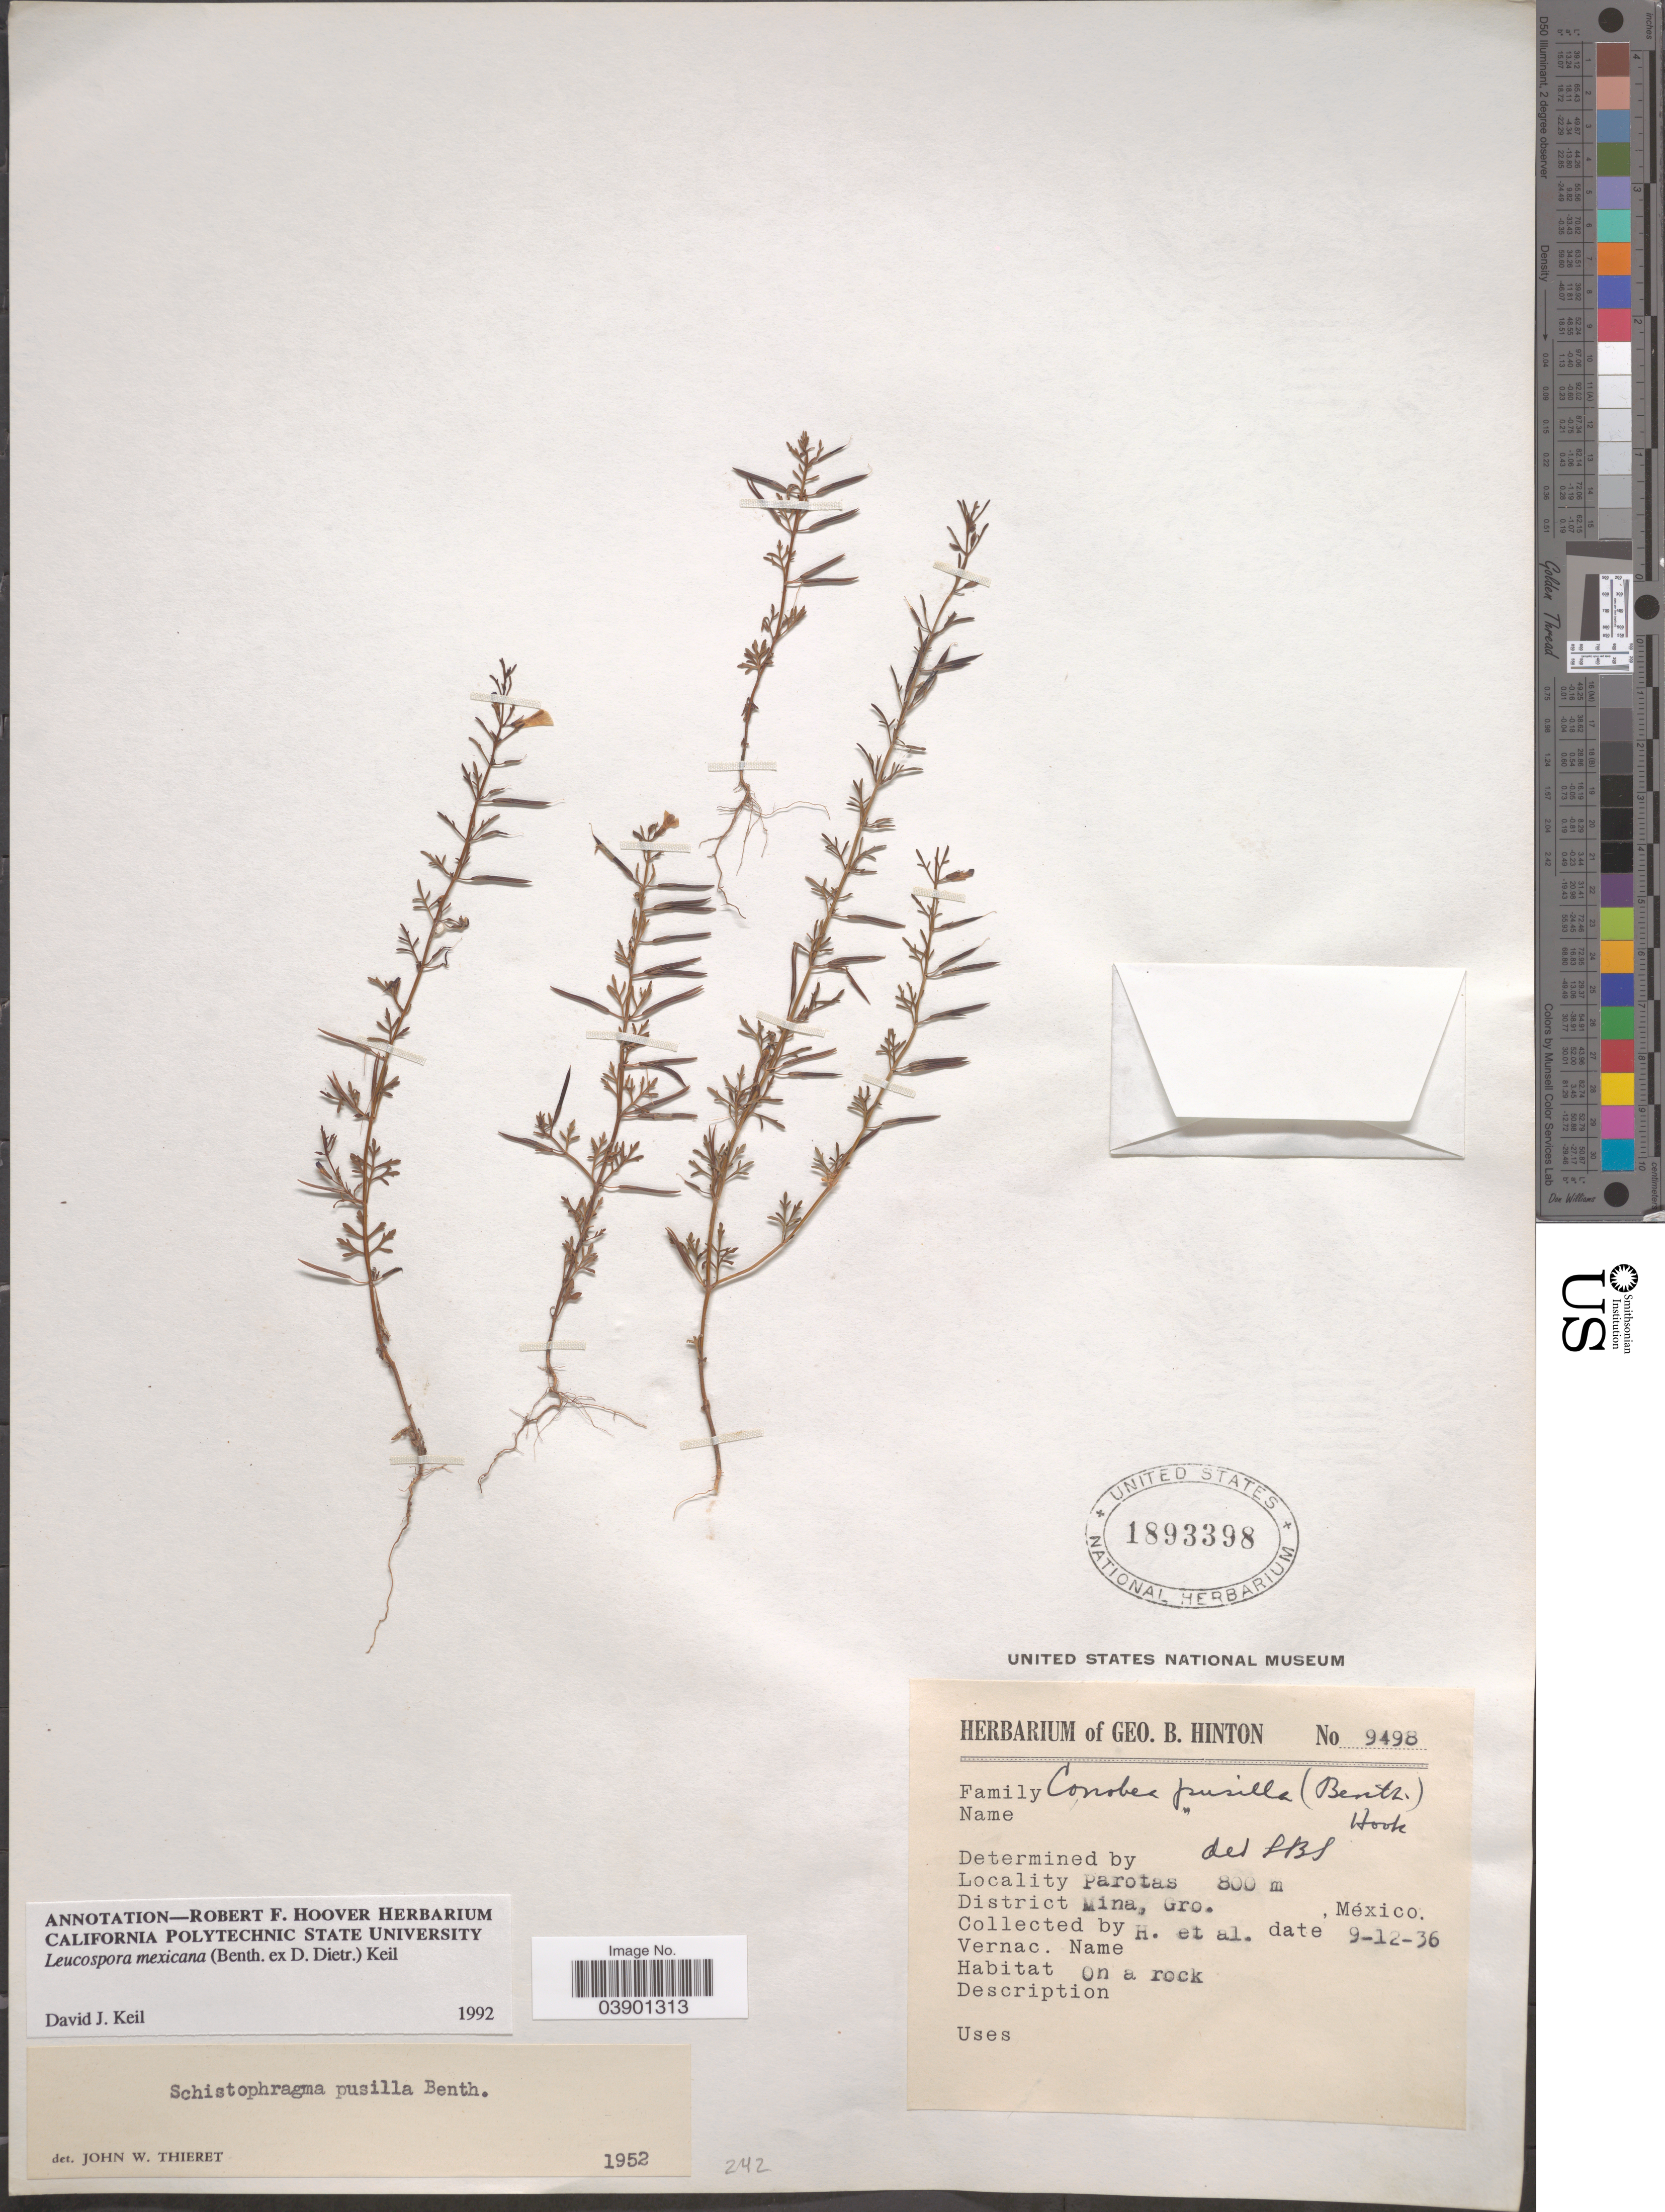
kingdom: Plantae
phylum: Tracheophyta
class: Magnoliopsida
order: Lamiales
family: Plantaginaceae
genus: Schistophragma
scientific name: Schistophragma pusillum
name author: Benth.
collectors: G. B. Hinton & et al.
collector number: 9498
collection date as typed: Transcribed d/m/y: 12/9/36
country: Mexico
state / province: Guerrero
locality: Parotas. District Mina.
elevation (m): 800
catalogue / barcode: US 1893398